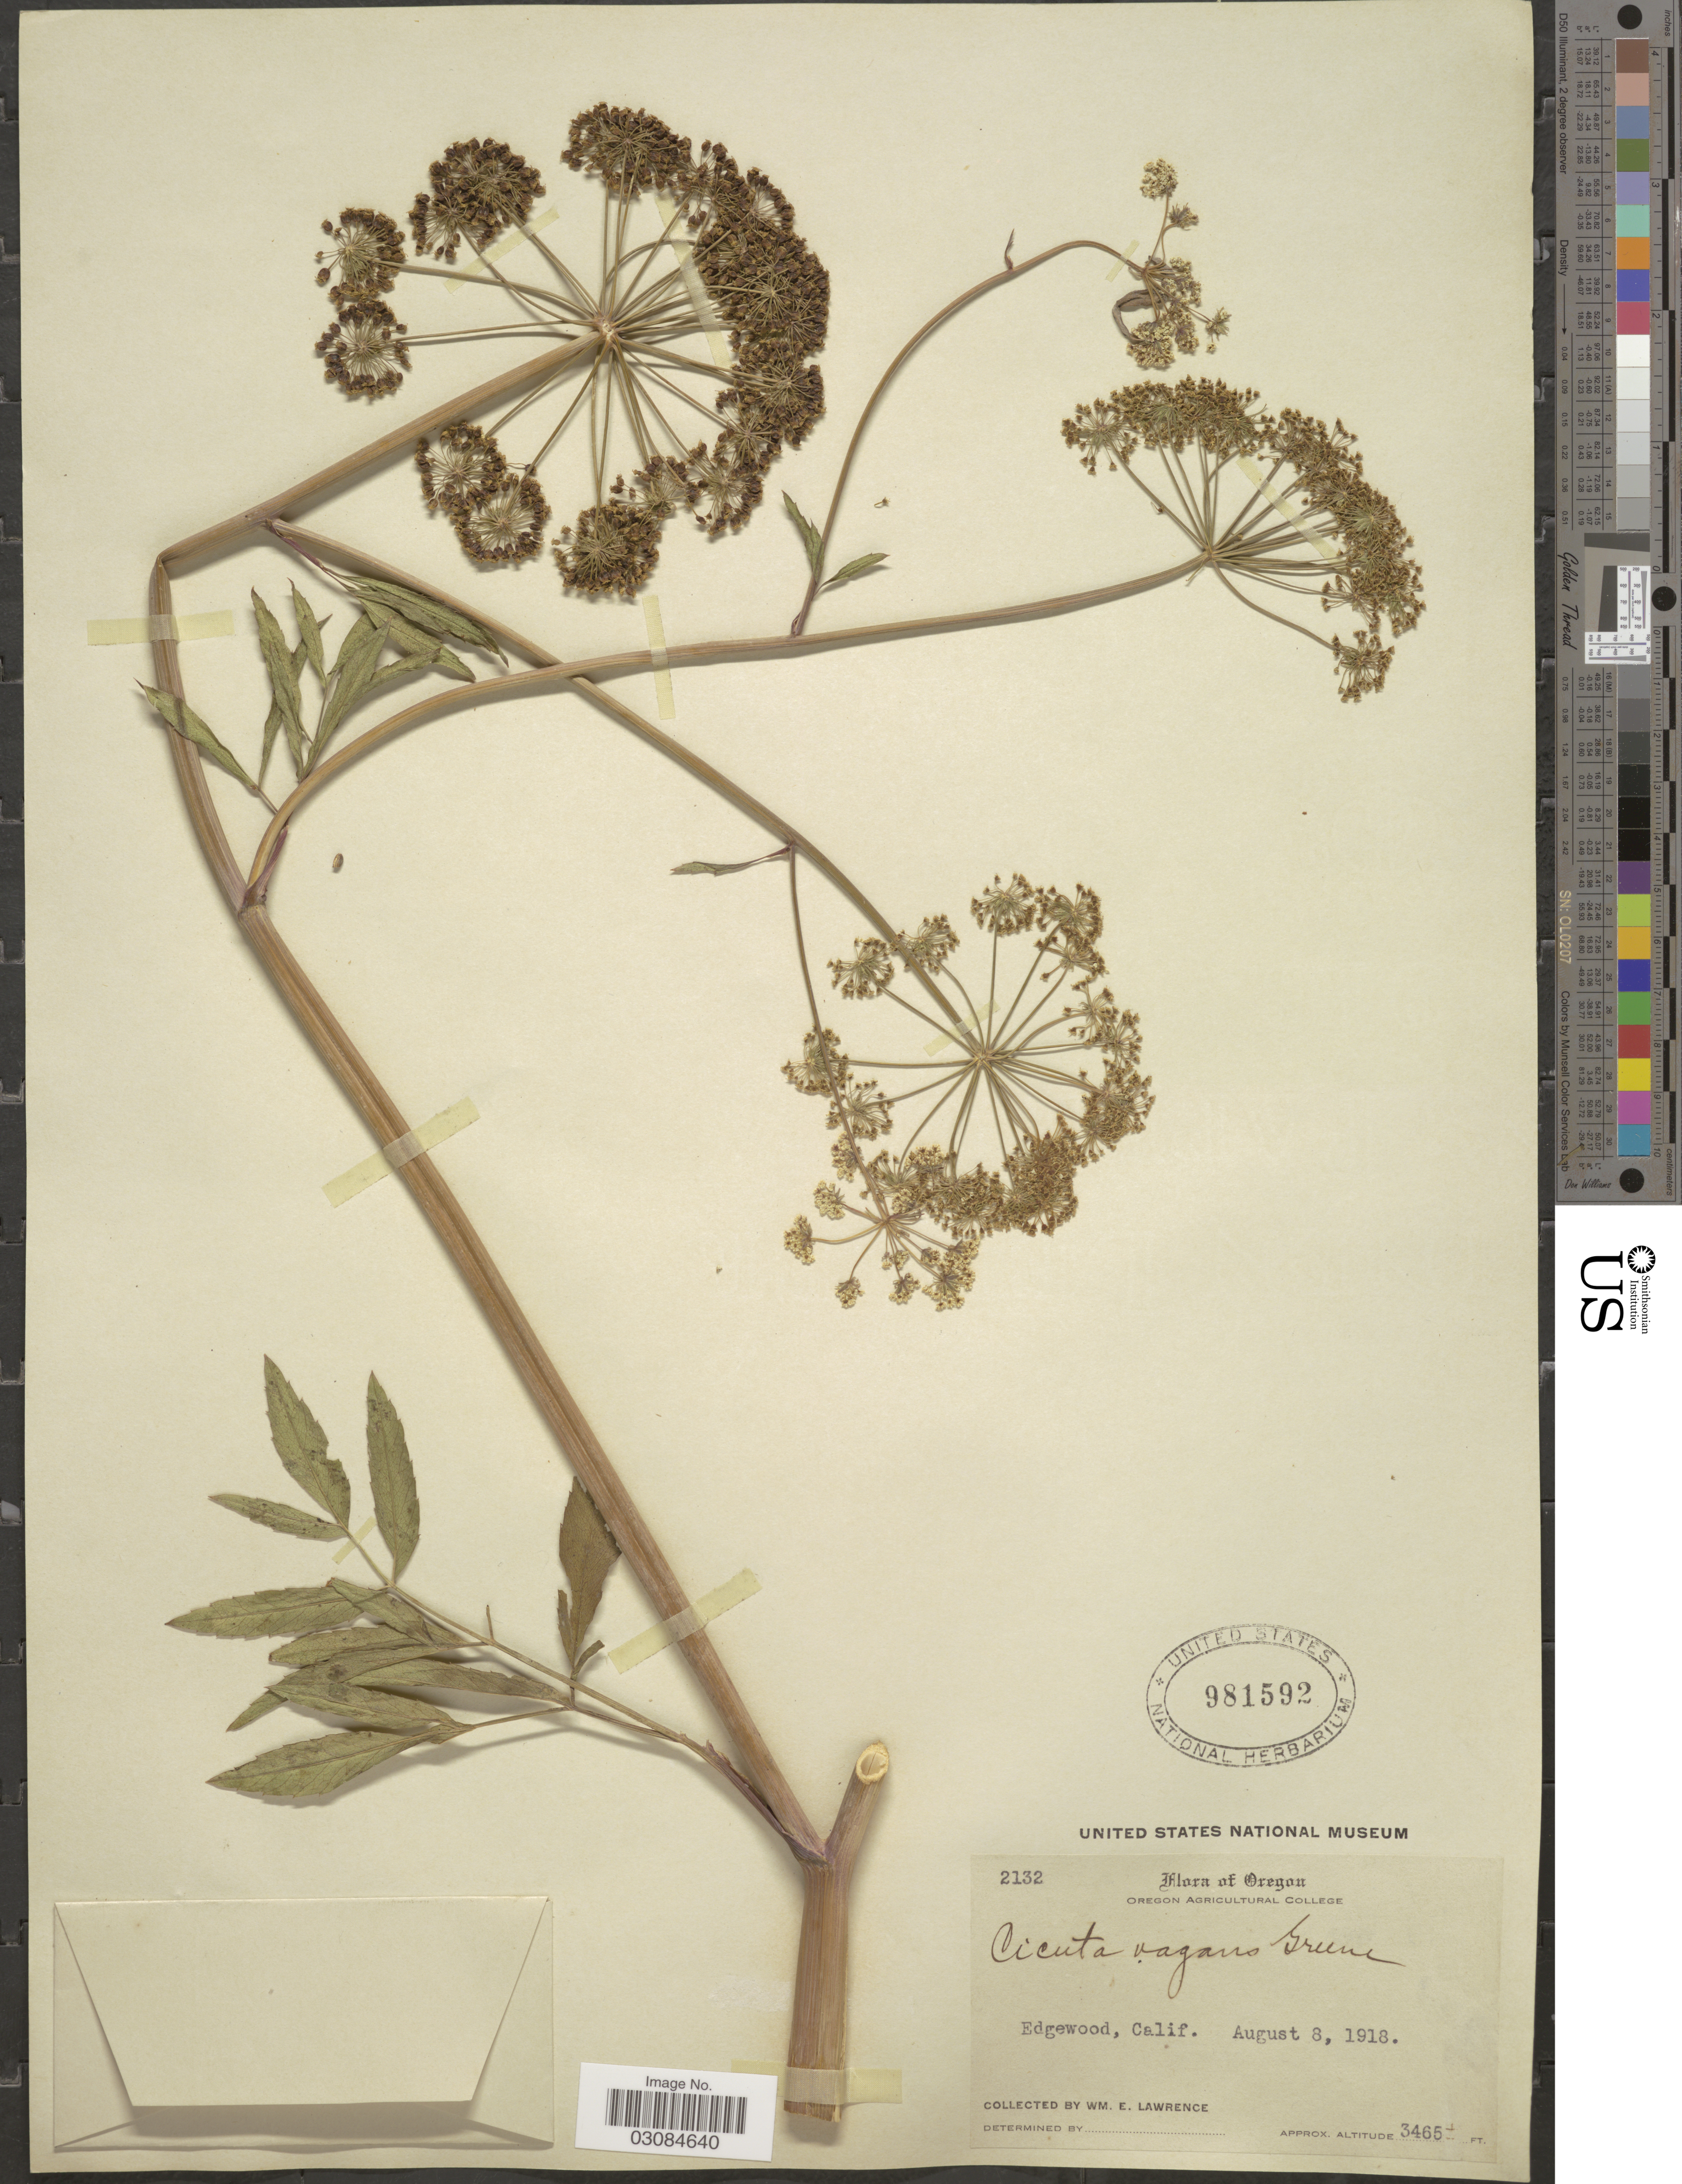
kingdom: Plantae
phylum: Tracheophyta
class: Magnoliopsida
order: Apiales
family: Apiaceae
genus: Cicuta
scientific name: Cicuta vagans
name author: Greene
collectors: W. Lawrence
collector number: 2132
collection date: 1918-08-08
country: United States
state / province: California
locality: Edgewood, Calif.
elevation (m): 1056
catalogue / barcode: US 981592